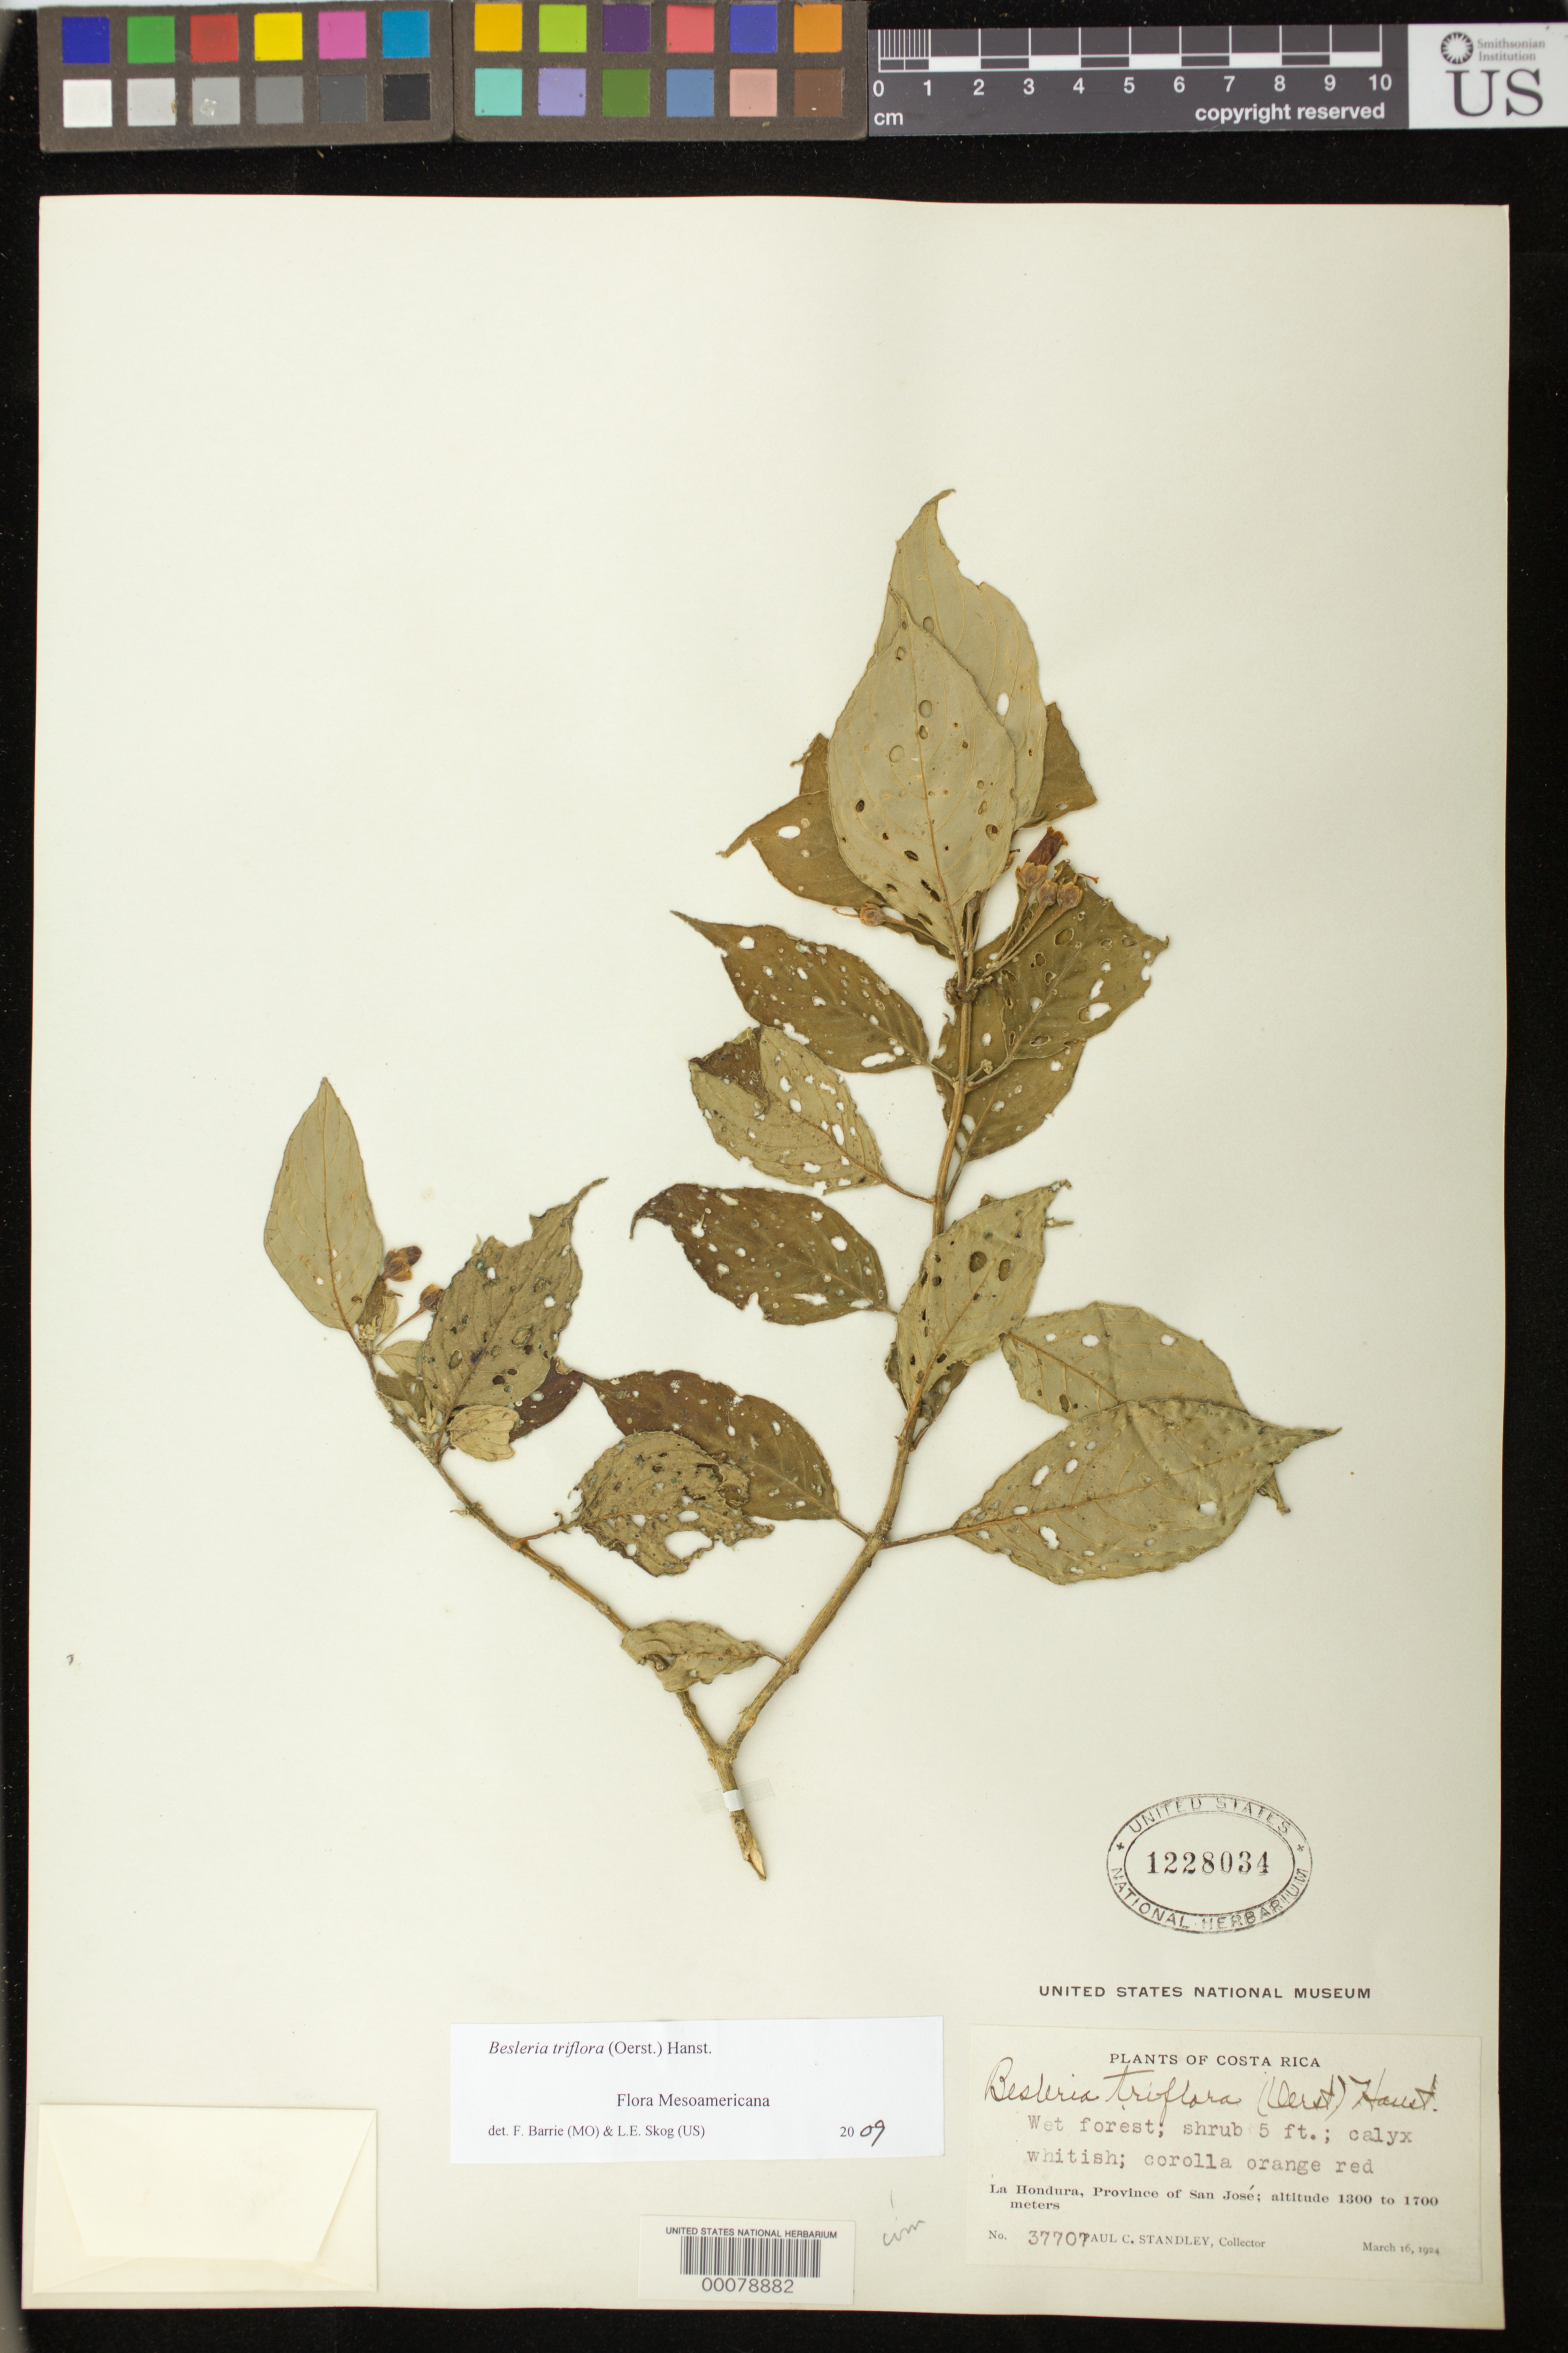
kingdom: Plantae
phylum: Tracheophyta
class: Magnoliopsida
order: Lamiales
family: Gesneriaceae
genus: Besleria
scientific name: Besleria triflora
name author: (Oerst.) Hanst.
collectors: P. C. Standley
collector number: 37707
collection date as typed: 16 Mar 1924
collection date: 1924-03-16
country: Costa Rica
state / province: San José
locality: La Hondura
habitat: Wet forest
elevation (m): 1300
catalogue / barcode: US 1228034